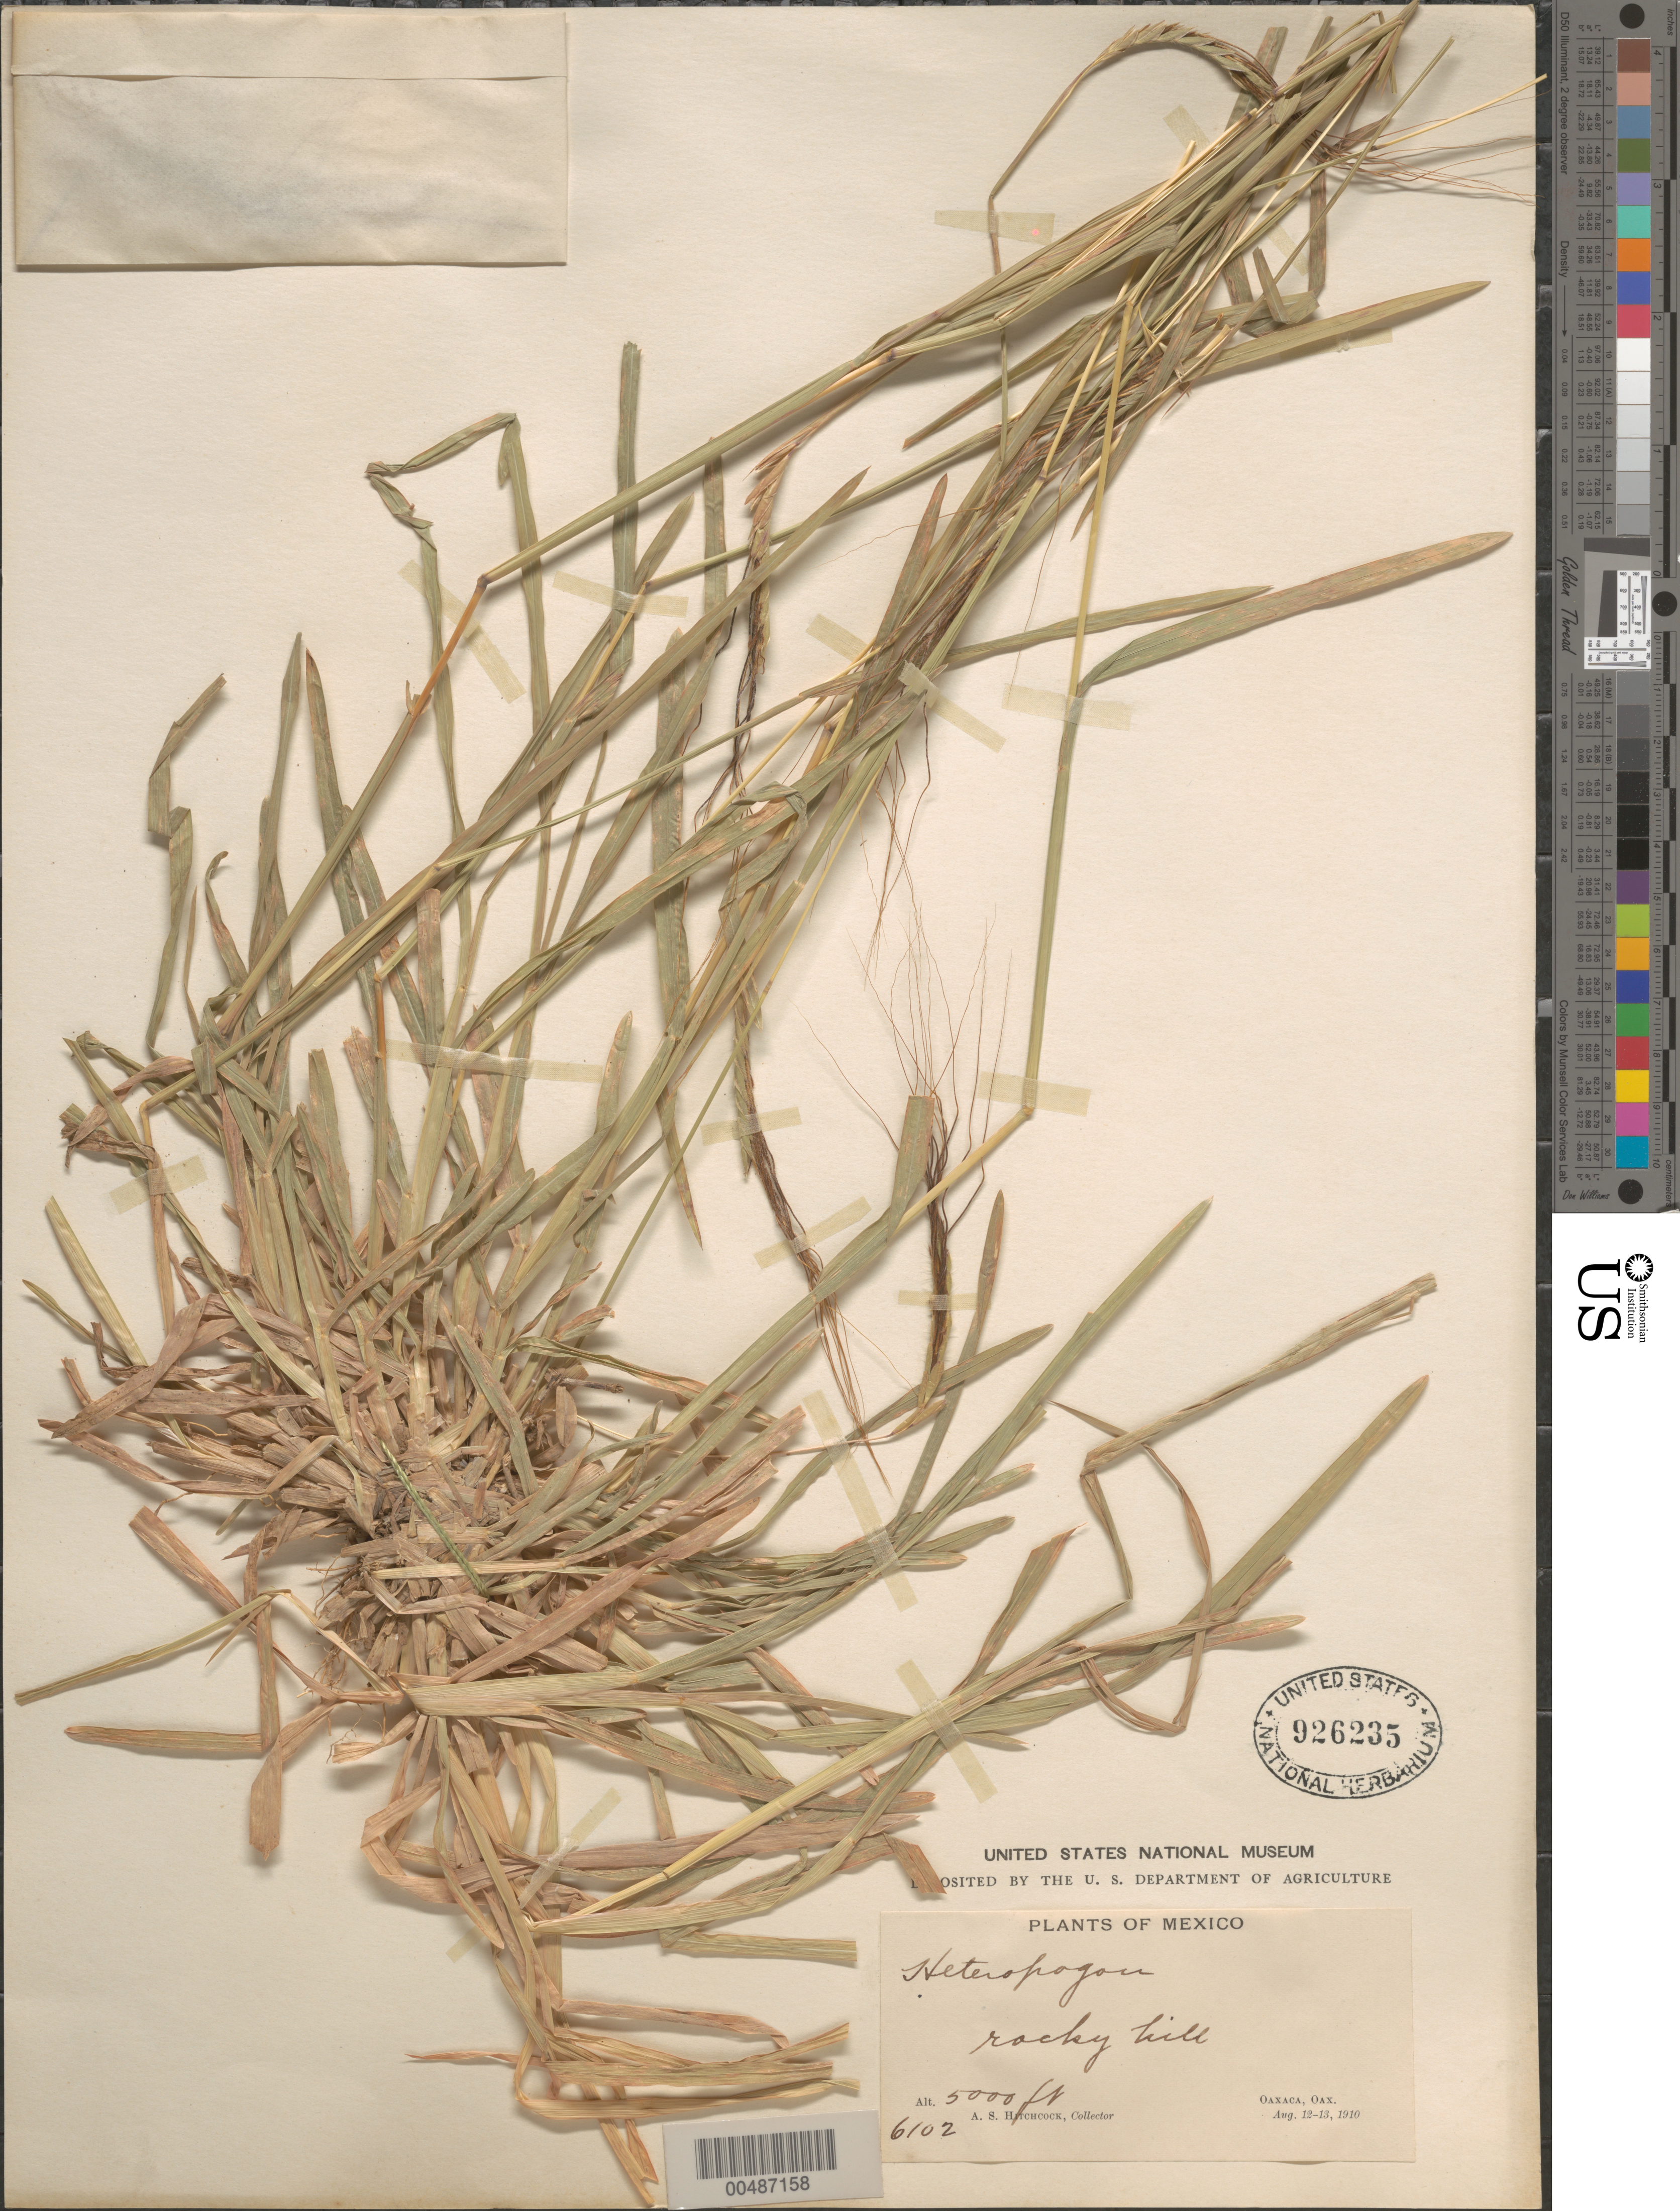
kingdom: Plantae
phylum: Tracheophyta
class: Liliopsida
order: Poales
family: Poaceae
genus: Heteropogon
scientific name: Heteropogon contortus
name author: (L.) P. Beauv. ex Roem. & Schult.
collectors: A. S. Hitchcock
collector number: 6102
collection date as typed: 12 Aug 1910 to 13 Aug 1910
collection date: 1910-08-12/1910-08-13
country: Mexico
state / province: Oaxaca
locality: Oaxaca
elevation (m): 1524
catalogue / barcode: US 926235